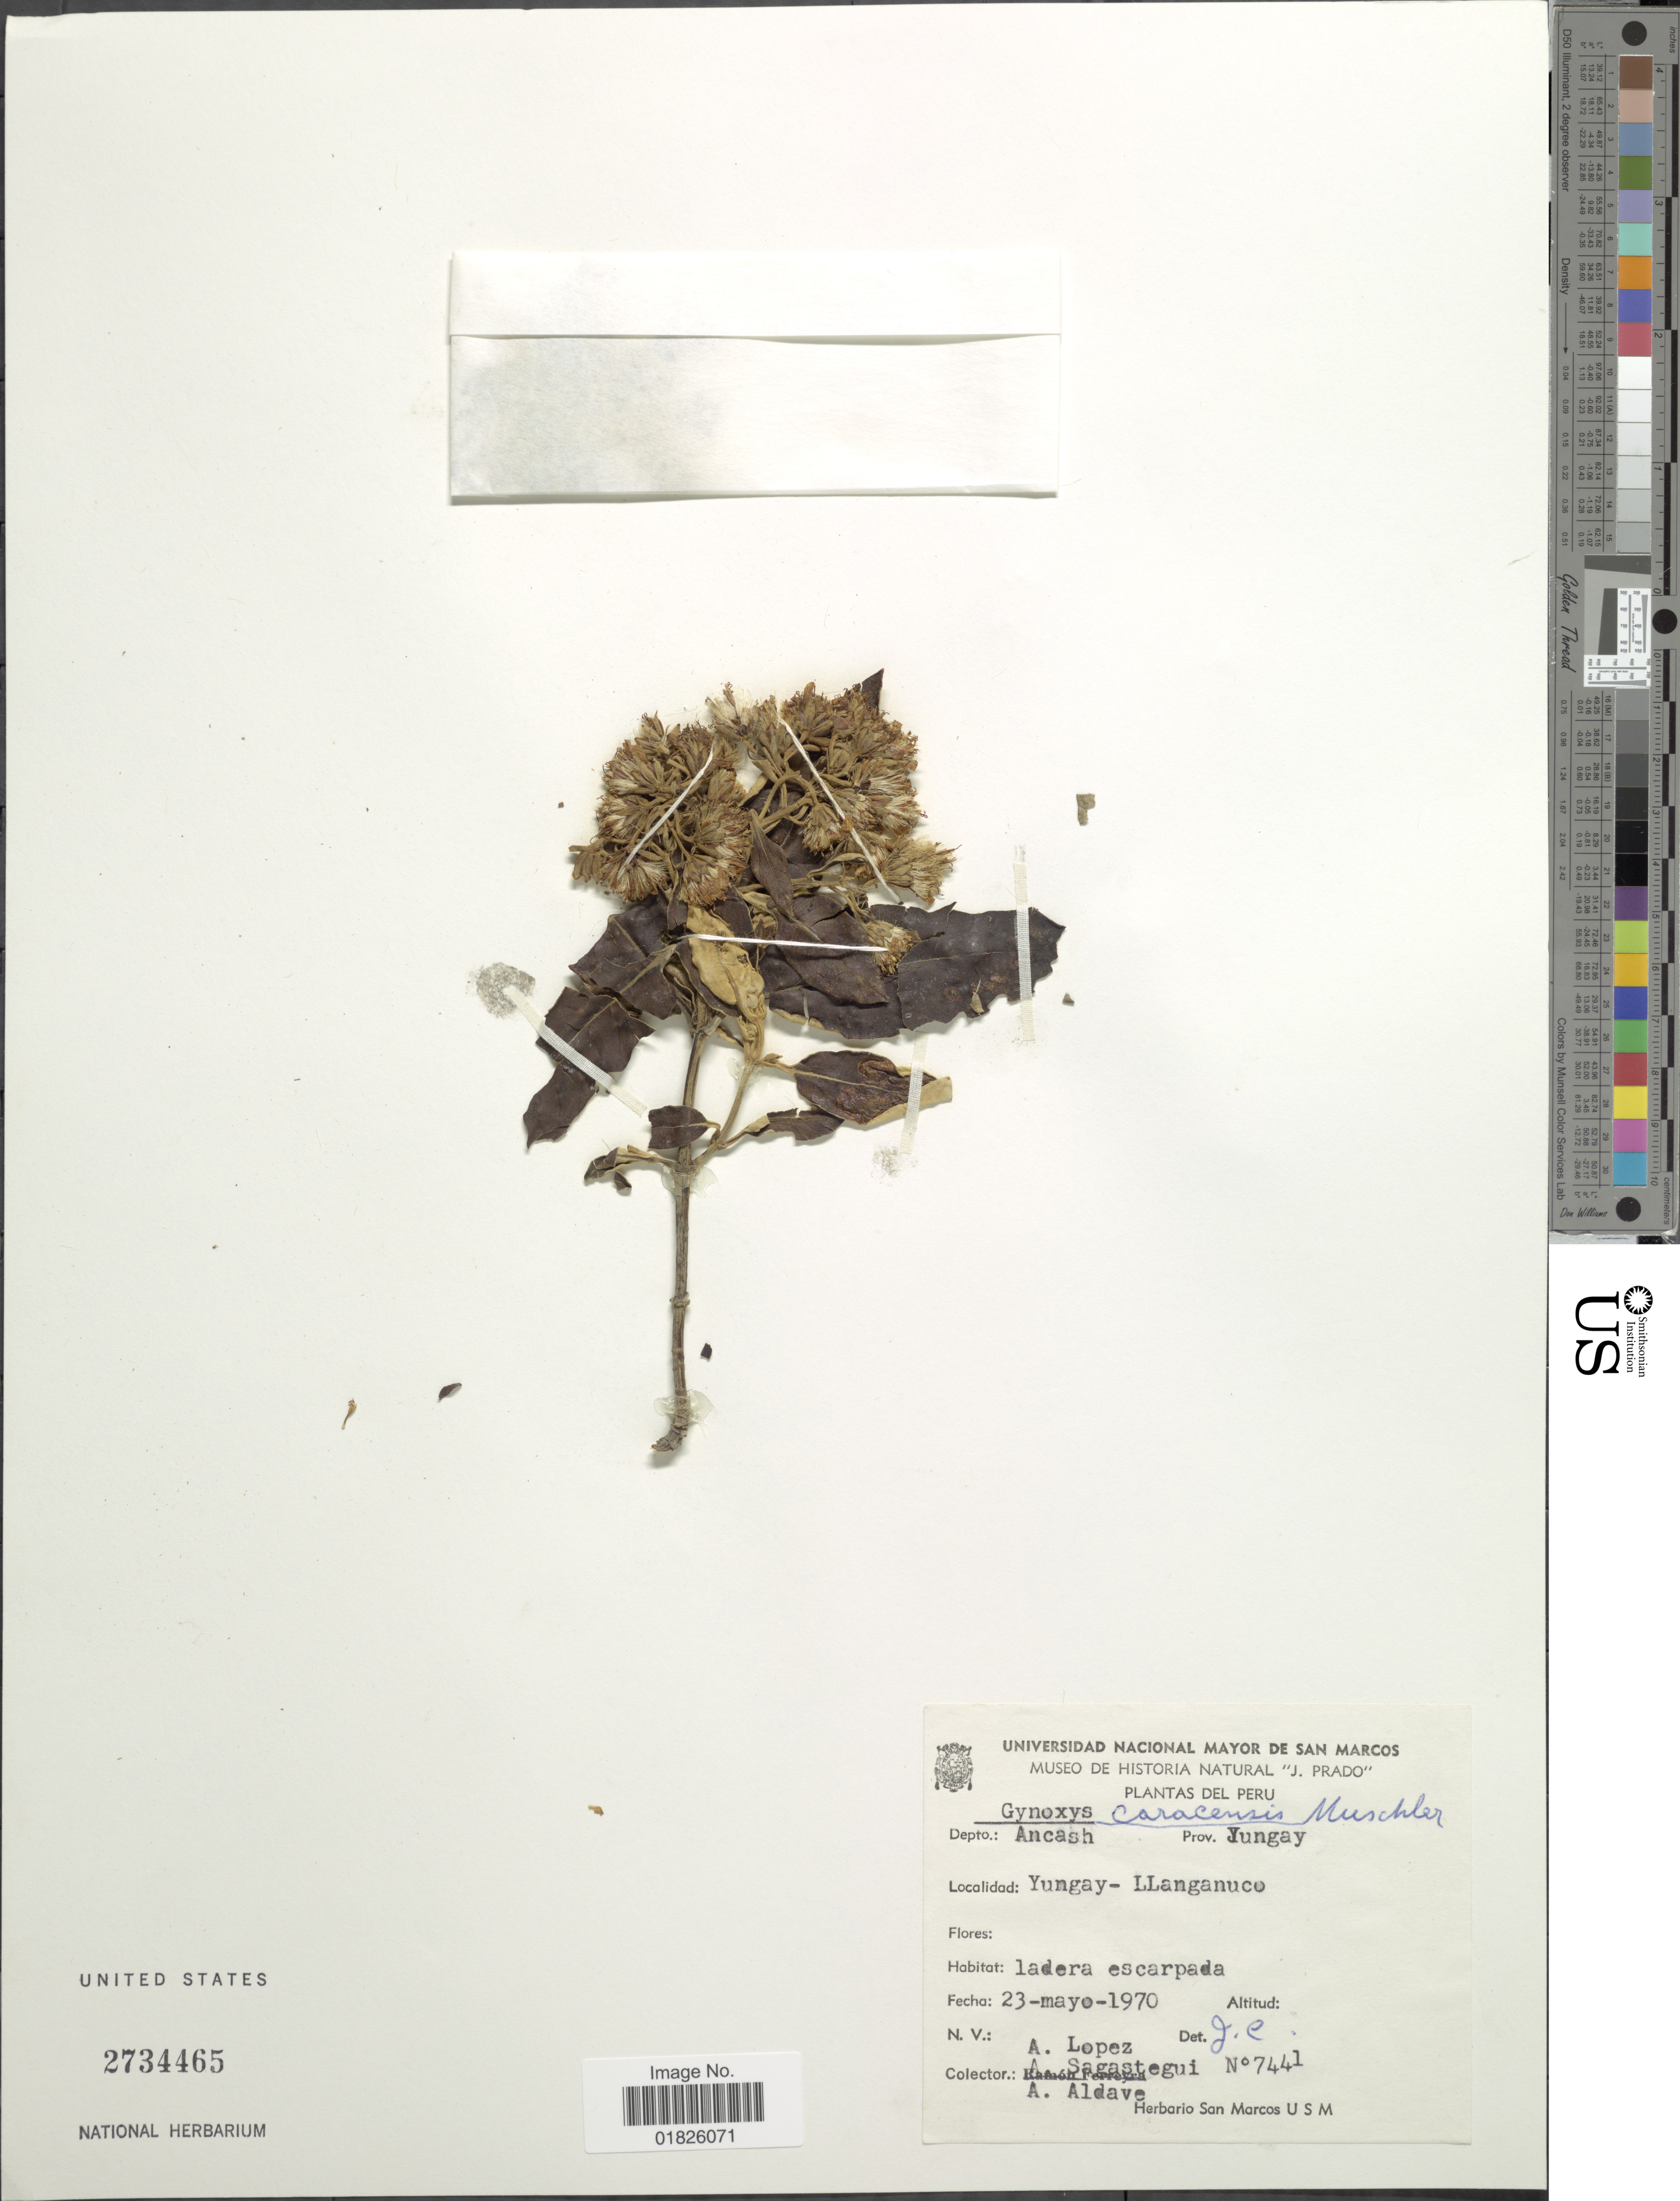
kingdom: Plantae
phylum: Tracheophyta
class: Magnoliopsida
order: Asterales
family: Asteraceae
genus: Gynoxys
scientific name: Gynoxys caracensis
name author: Muschl.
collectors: A. Lopez, A. Sagástegui A. & A. Aldave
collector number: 7441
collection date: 1970-05-23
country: Peru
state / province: Ancash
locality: Prov. Yungay. Yungay-Llanganuco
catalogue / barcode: US 2734465